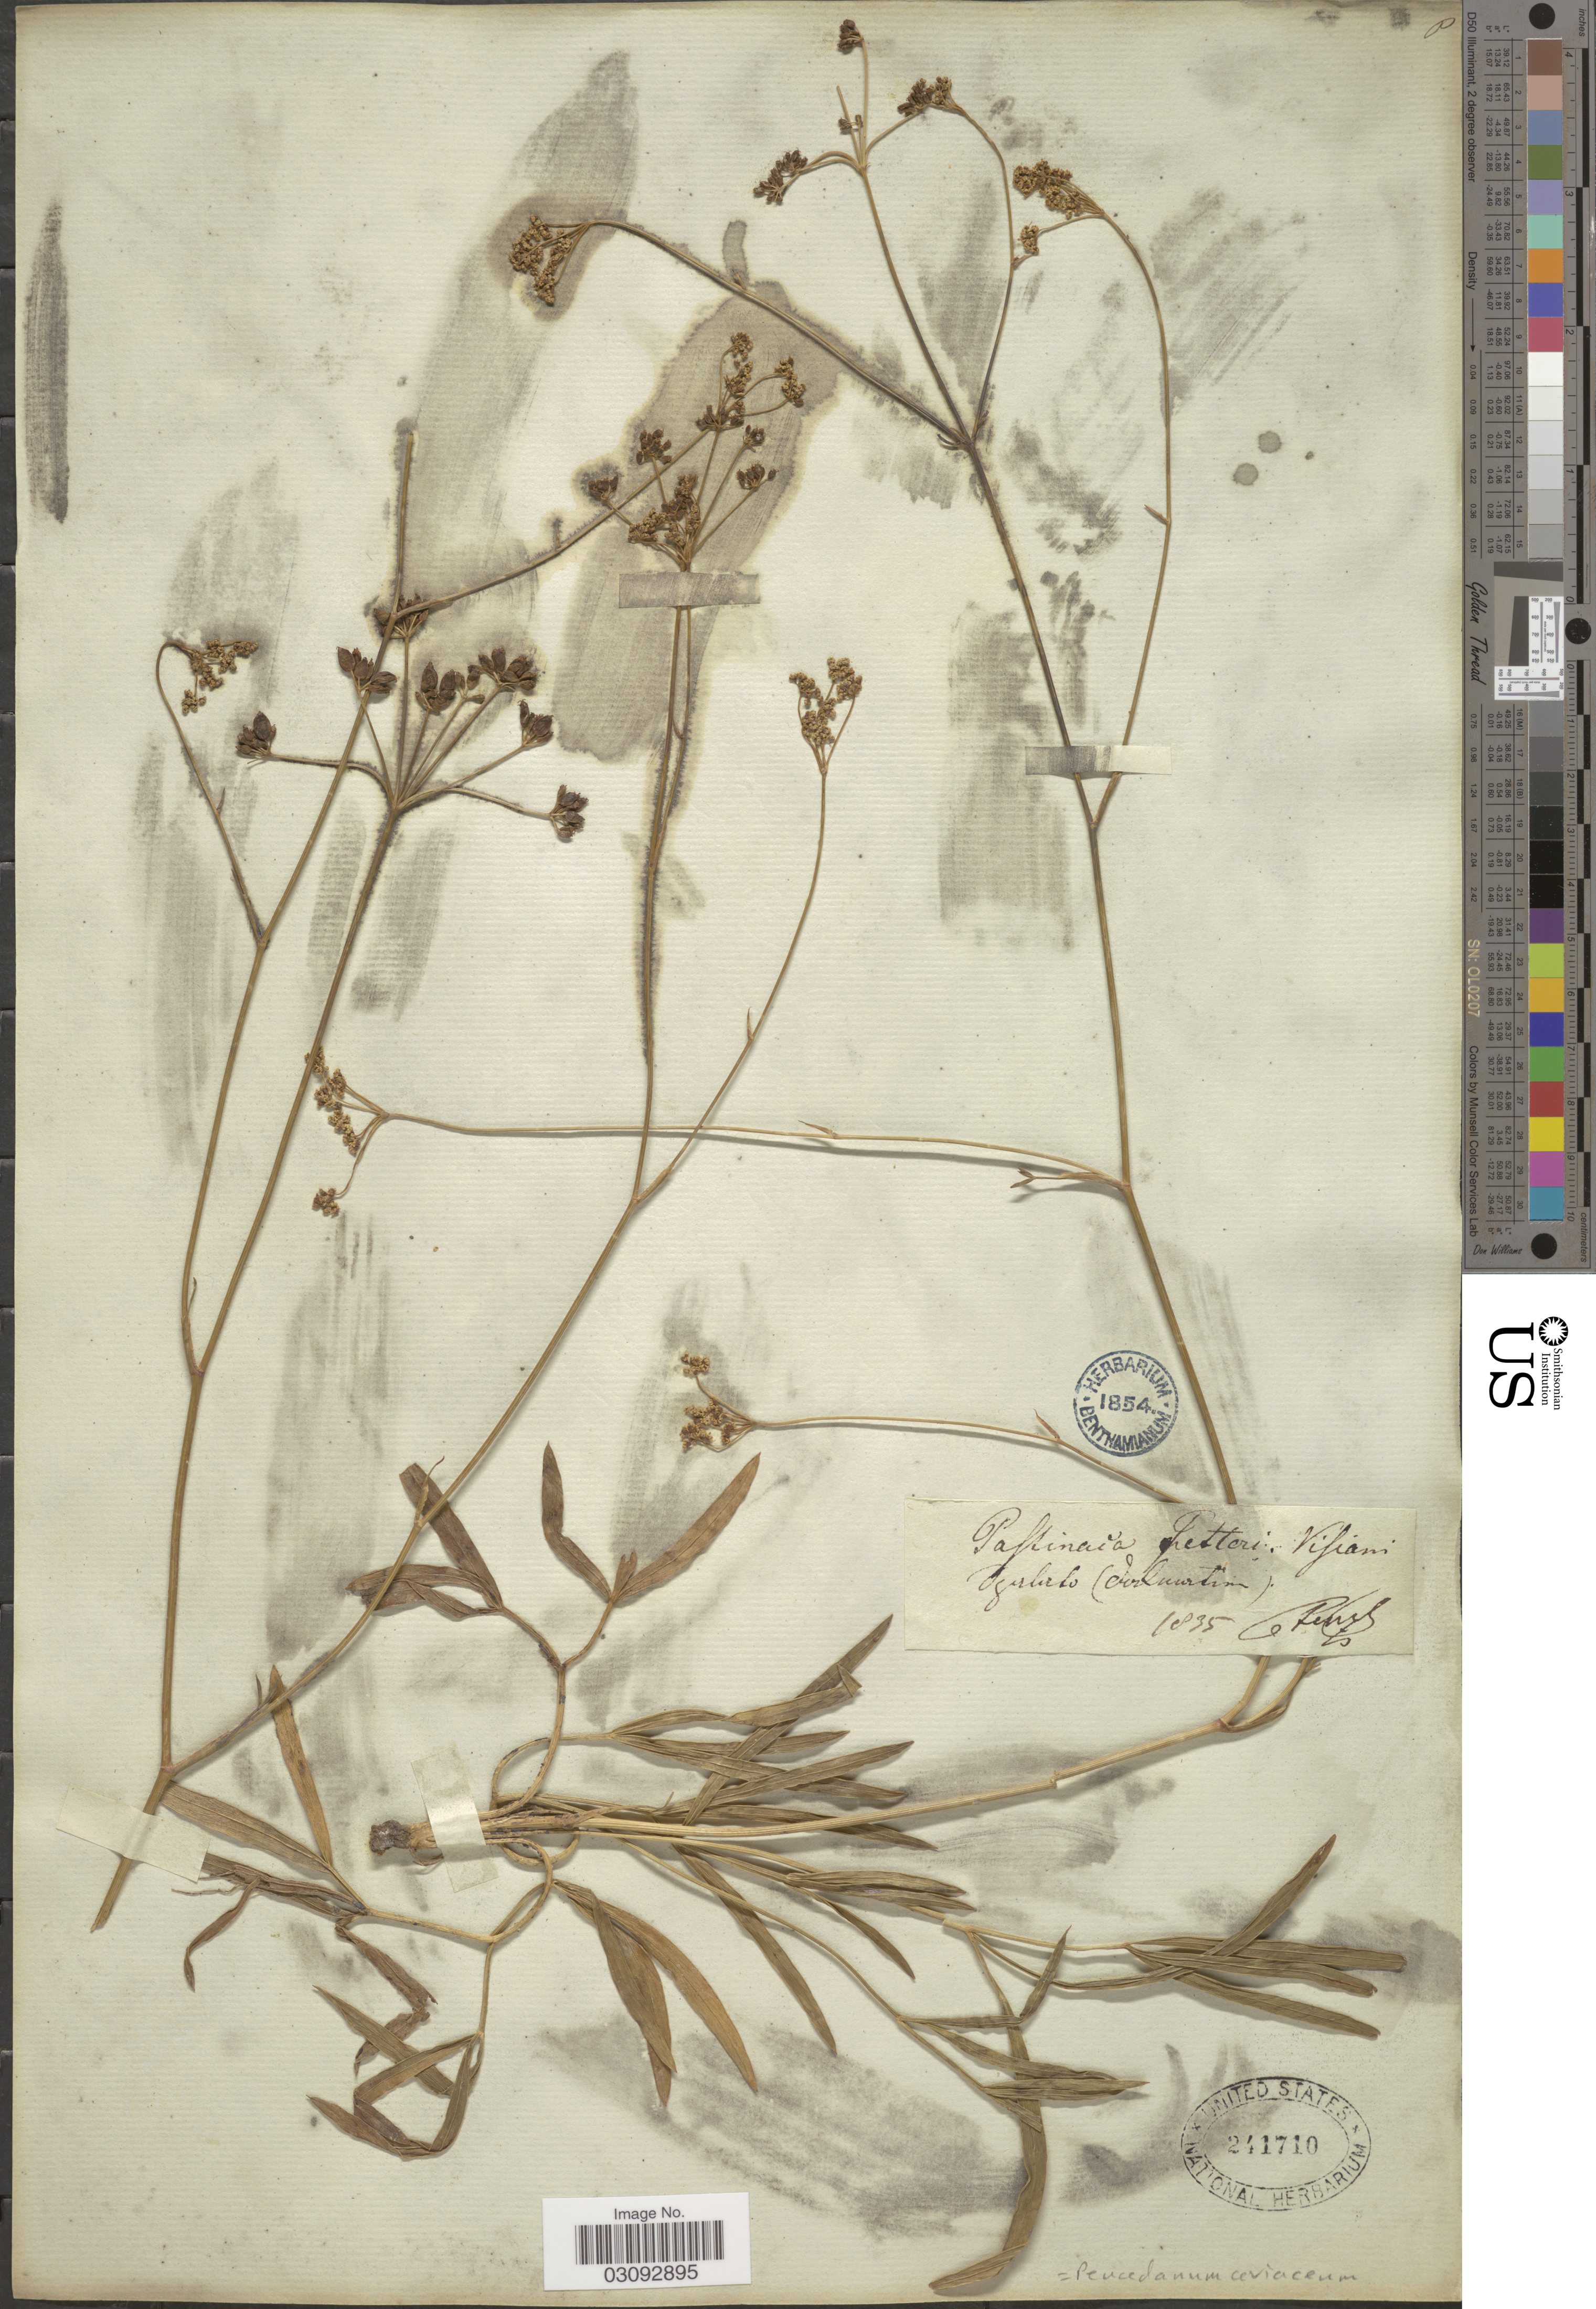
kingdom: Plantae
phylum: Tracheophyta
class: Magnoliopsida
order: Apiales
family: Apiaceae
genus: Peucedanum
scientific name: Peucedanum coriaceum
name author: Rchb.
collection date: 1835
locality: Paflinaie prettei Vifiam Ozubelo. [interpreted]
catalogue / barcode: US 241710